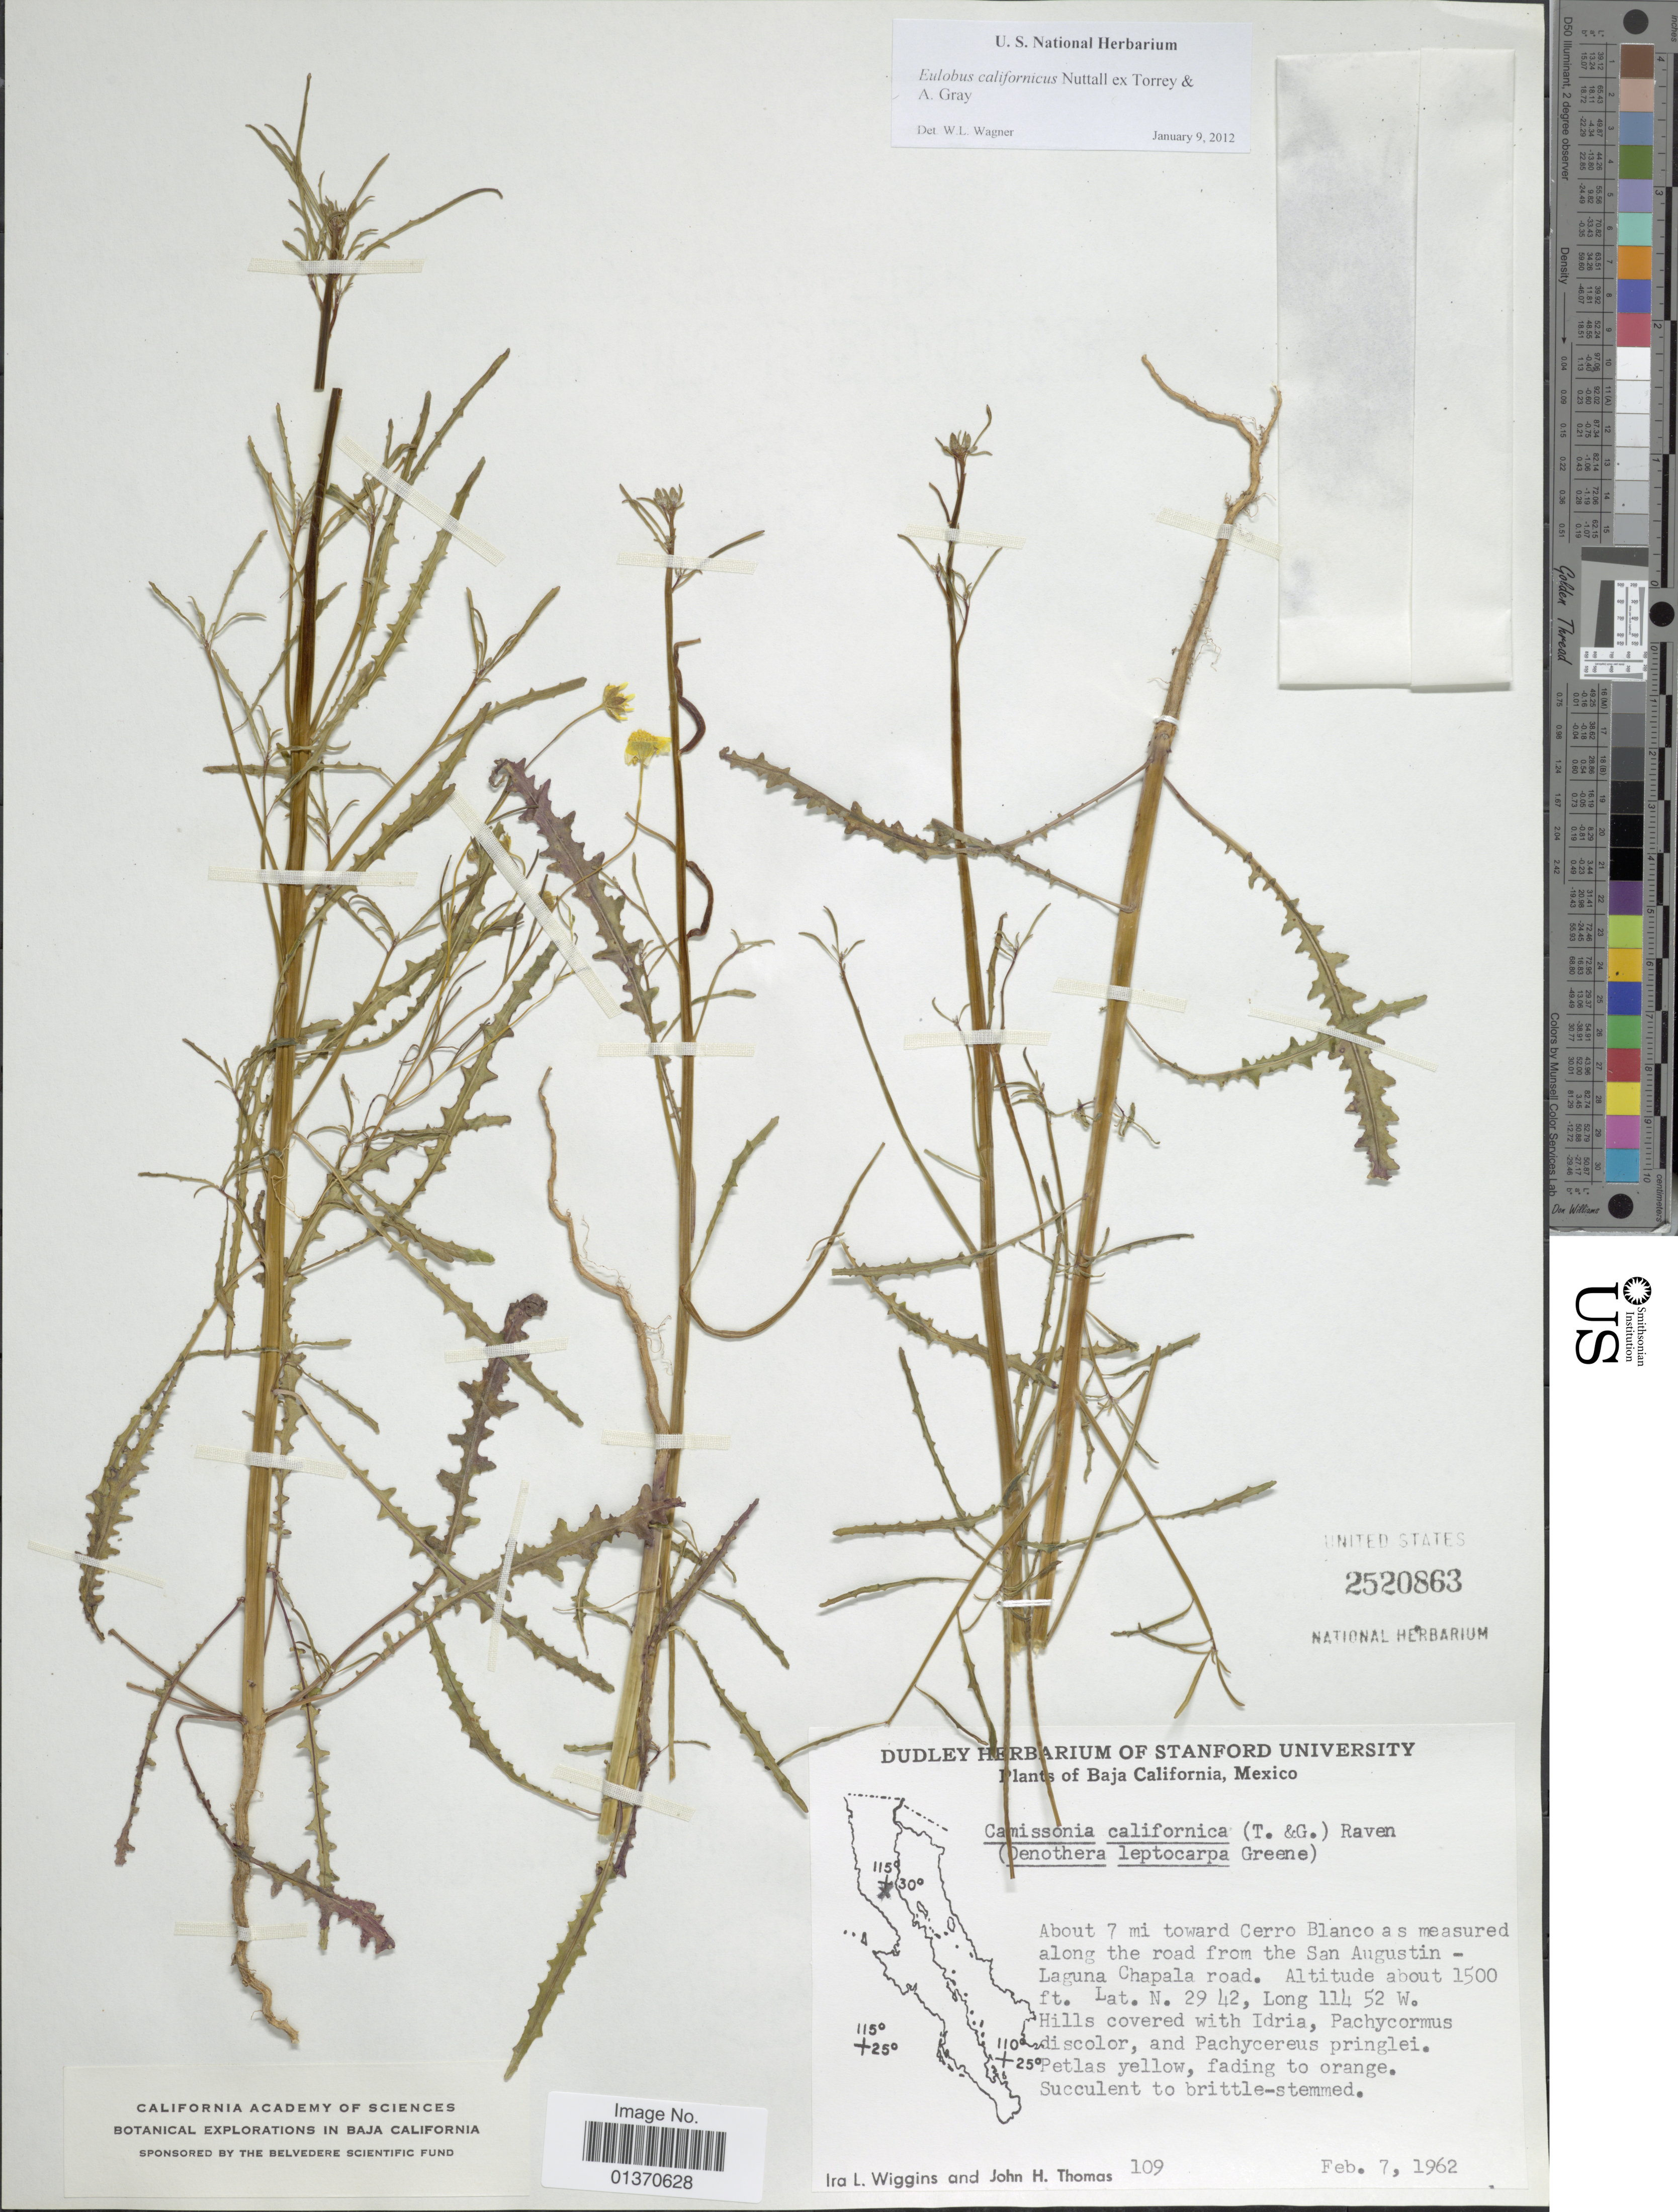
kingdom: Plantae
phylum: Tracheophyta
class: Magnoliopsida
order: Myrtales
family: Onagraceae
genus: Eulobus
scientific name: Eulobus californicus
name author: Nutt. ex Torr. & A. Gray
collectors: I. L. Wiggins & J. H. Thomas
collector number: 109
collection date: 1962-02-07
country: Mexico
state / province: Baja California Norte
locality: About 7 mi toward Cerro Blanco as measured along the road from the San Augustin - Laguna Chapala road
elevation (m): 457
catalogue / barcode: US 2520863